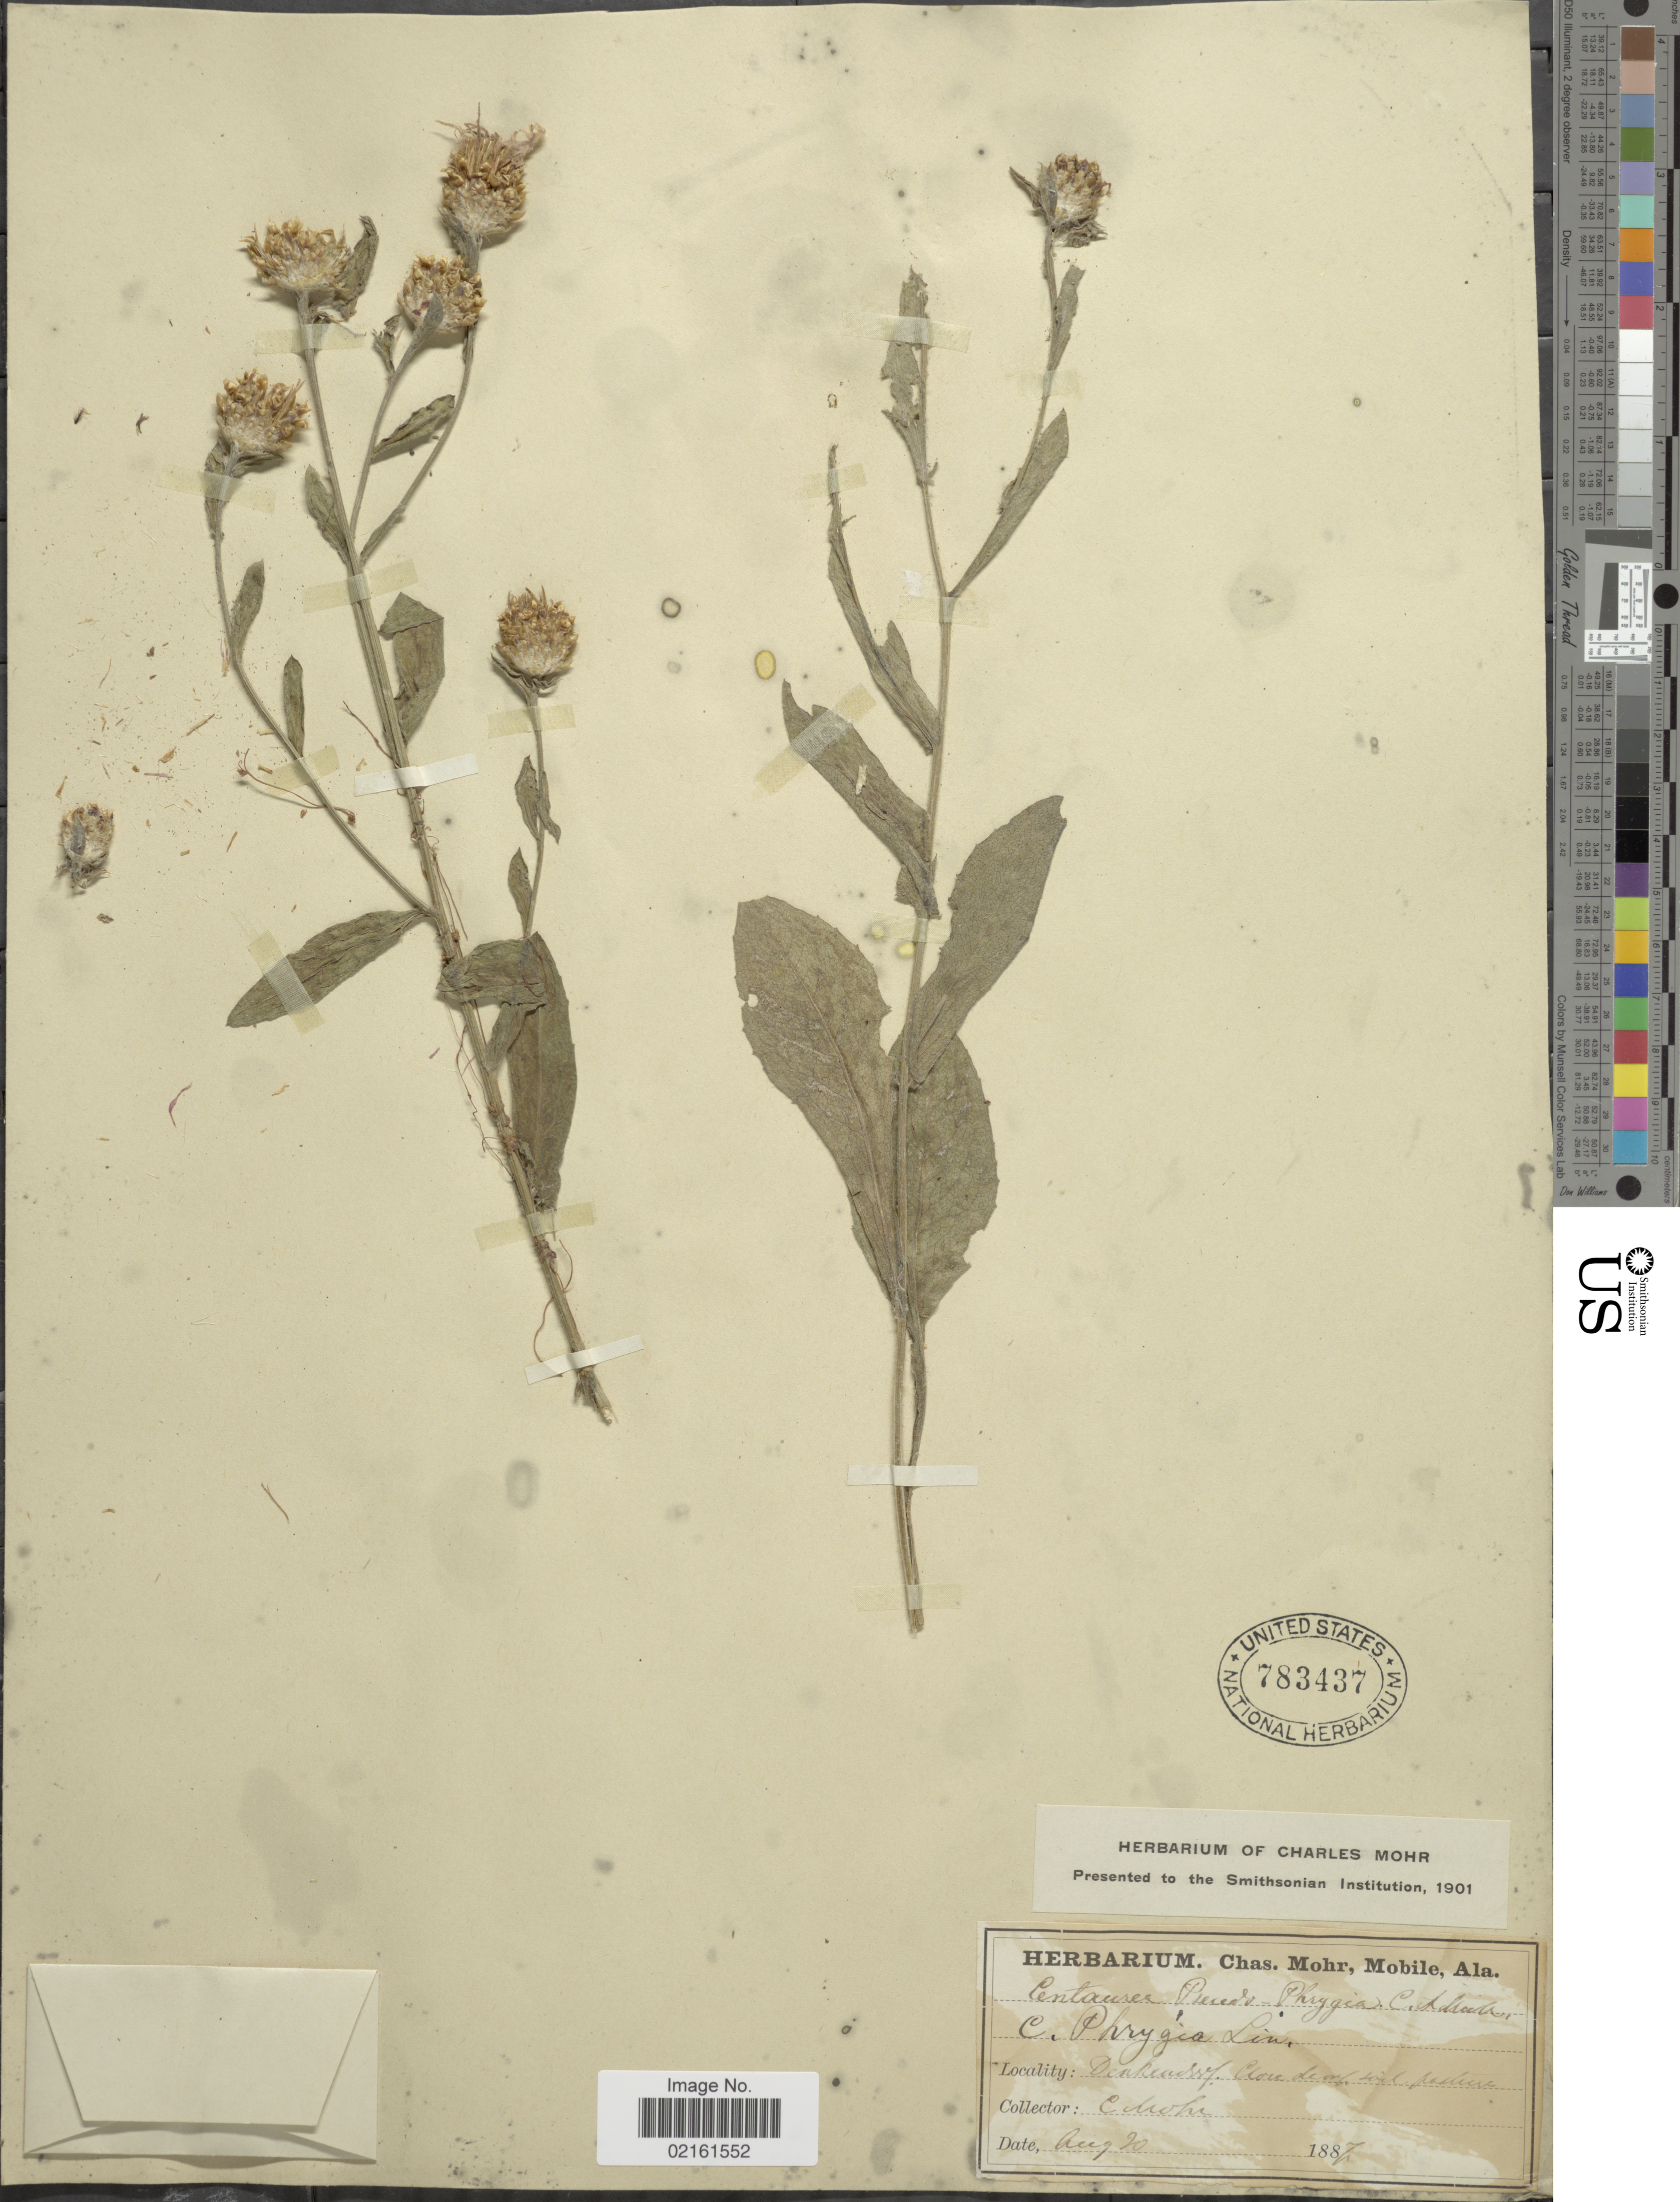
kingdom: Plantae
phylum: Tracheophyta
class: Magnoliopsida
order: Asterales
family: Asteraceae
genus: Centaurea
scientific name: Centaurea phrygia subsp. pseudophrygia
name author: (C.A. Mey.) Gugler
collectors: Mohr, C. T. (herbarium)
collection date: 1887-08-20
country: Germany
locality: Denheadsf [interpreted]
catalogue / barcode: US 783437